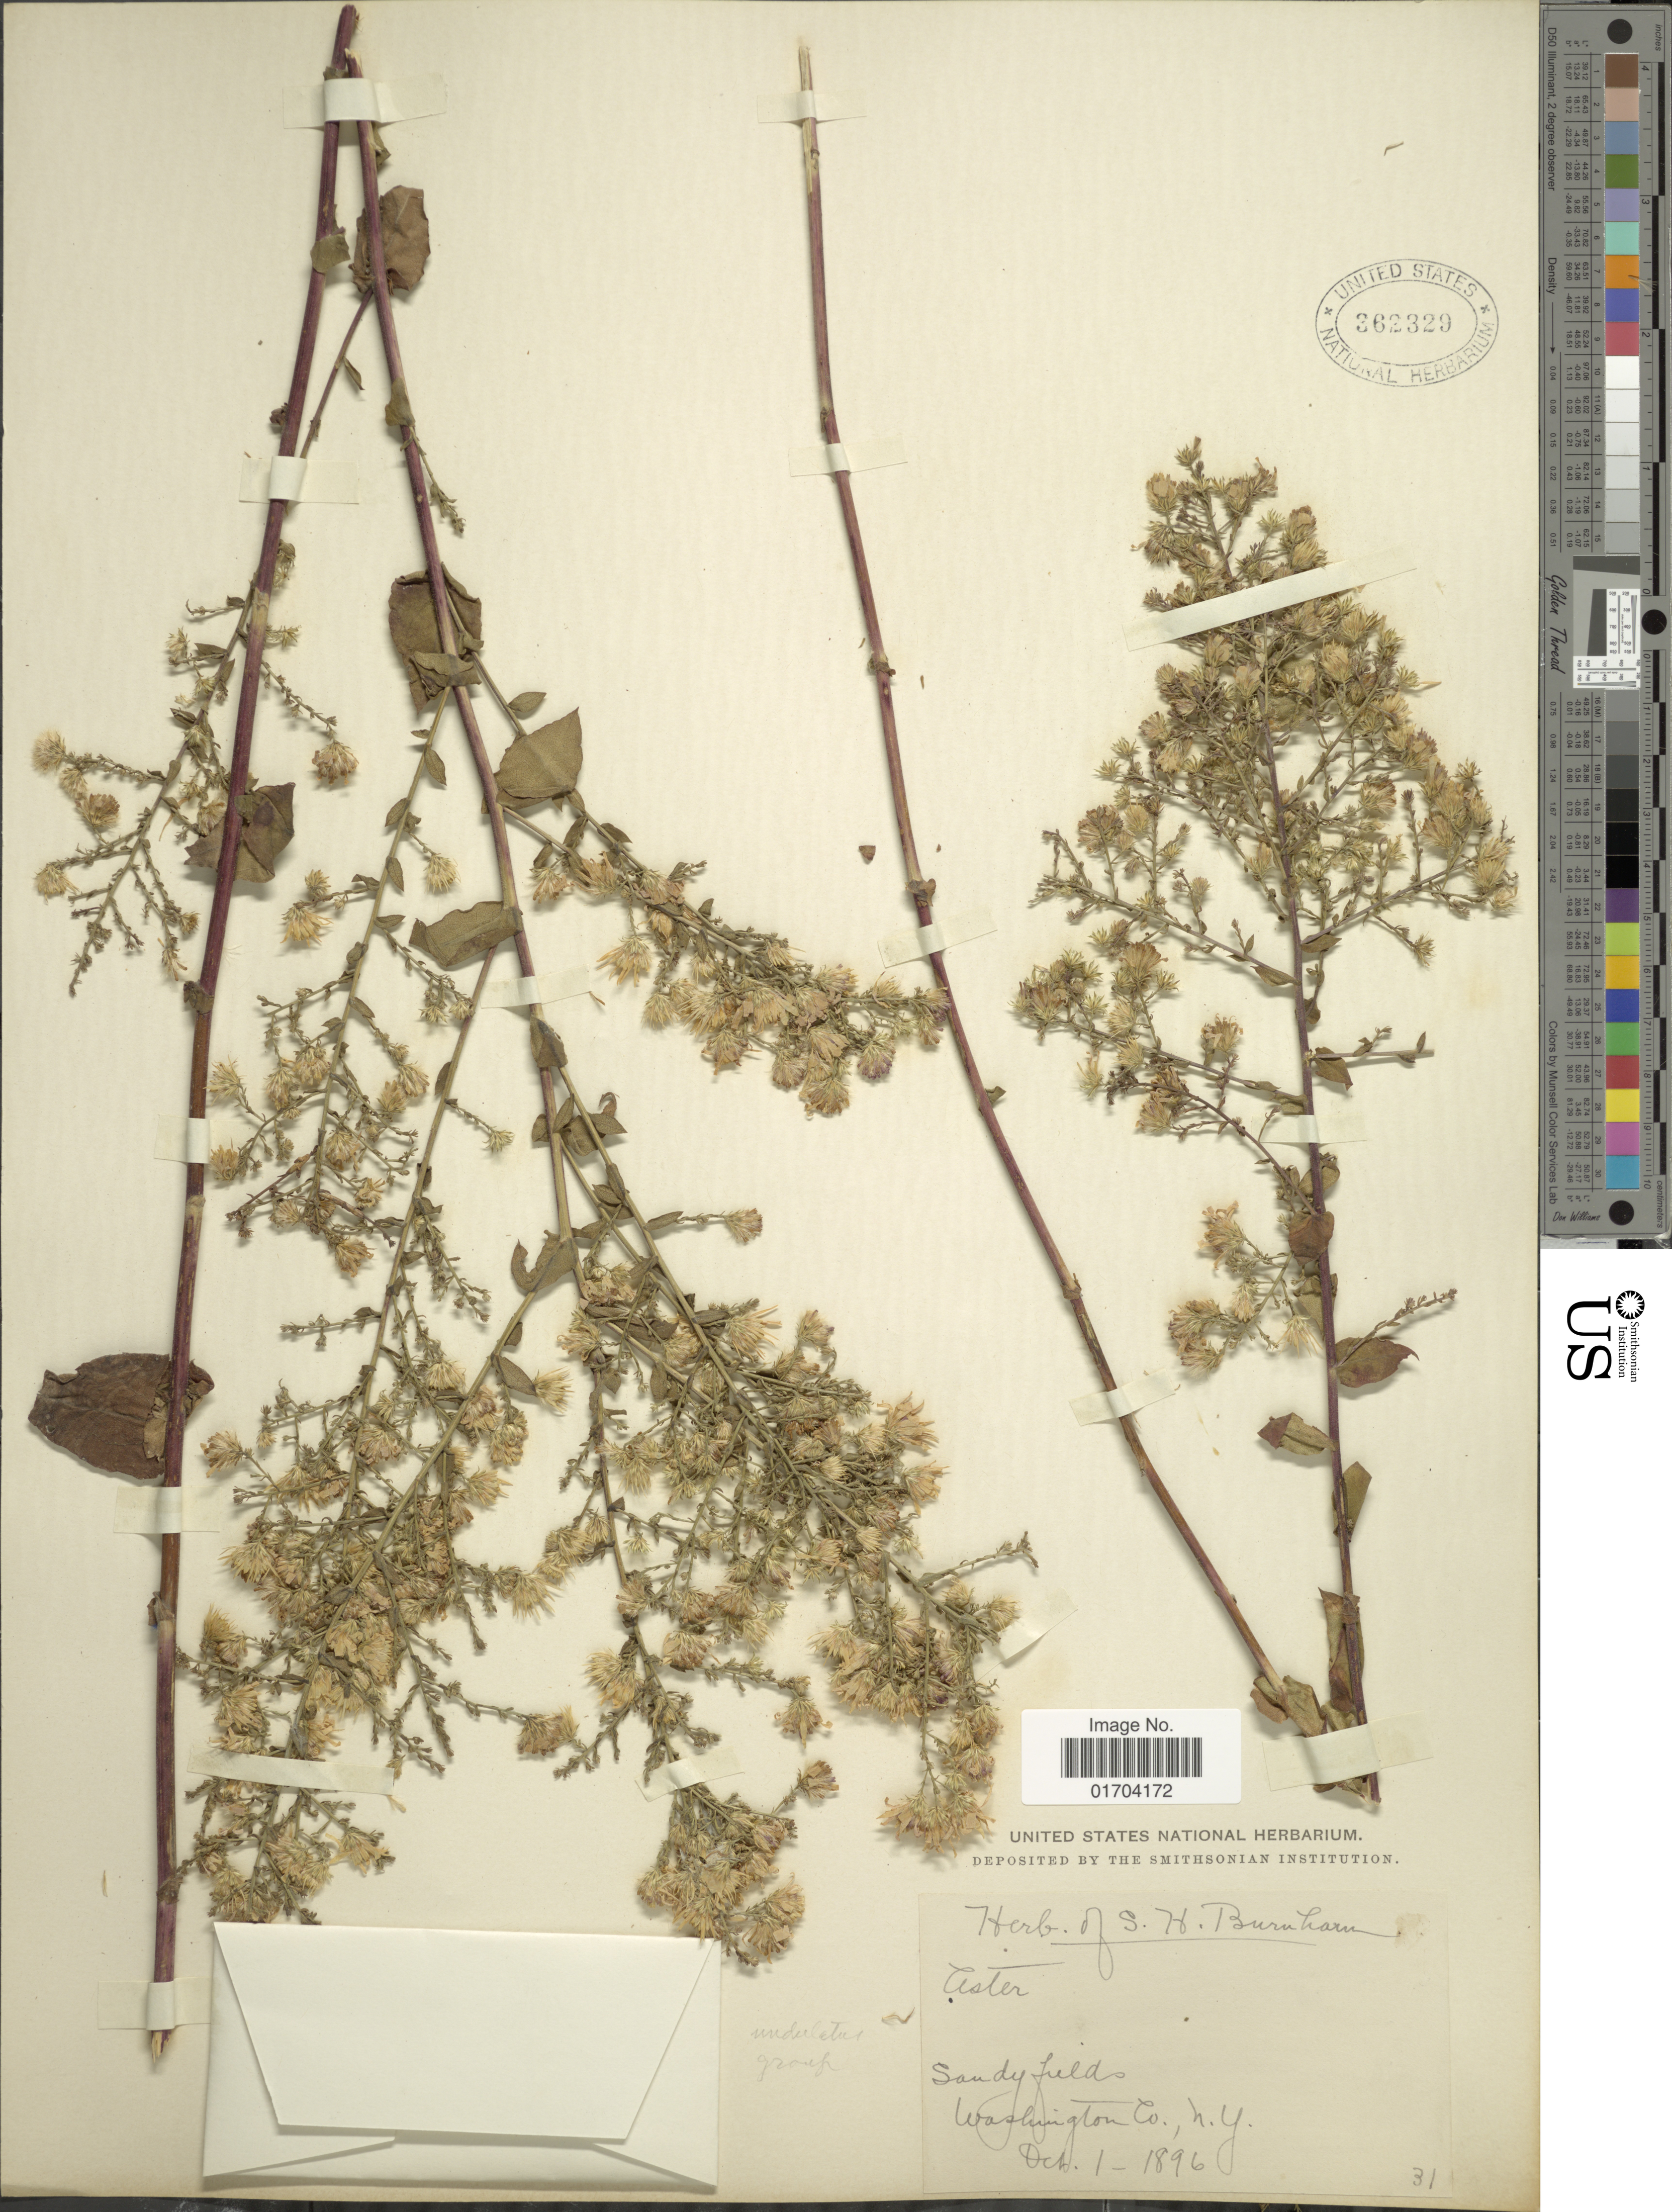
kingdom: Plantae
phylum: Tracheophyta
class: Magnoliopsida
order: Asterales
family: Asteraceae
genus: Symphyotrichum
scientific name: Symphyotrichum sp.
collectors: ex herb. S.H. Burnham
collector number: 31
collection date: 1896-10-01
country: United States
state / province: New York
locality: Washington Co.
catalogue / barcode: US 362329